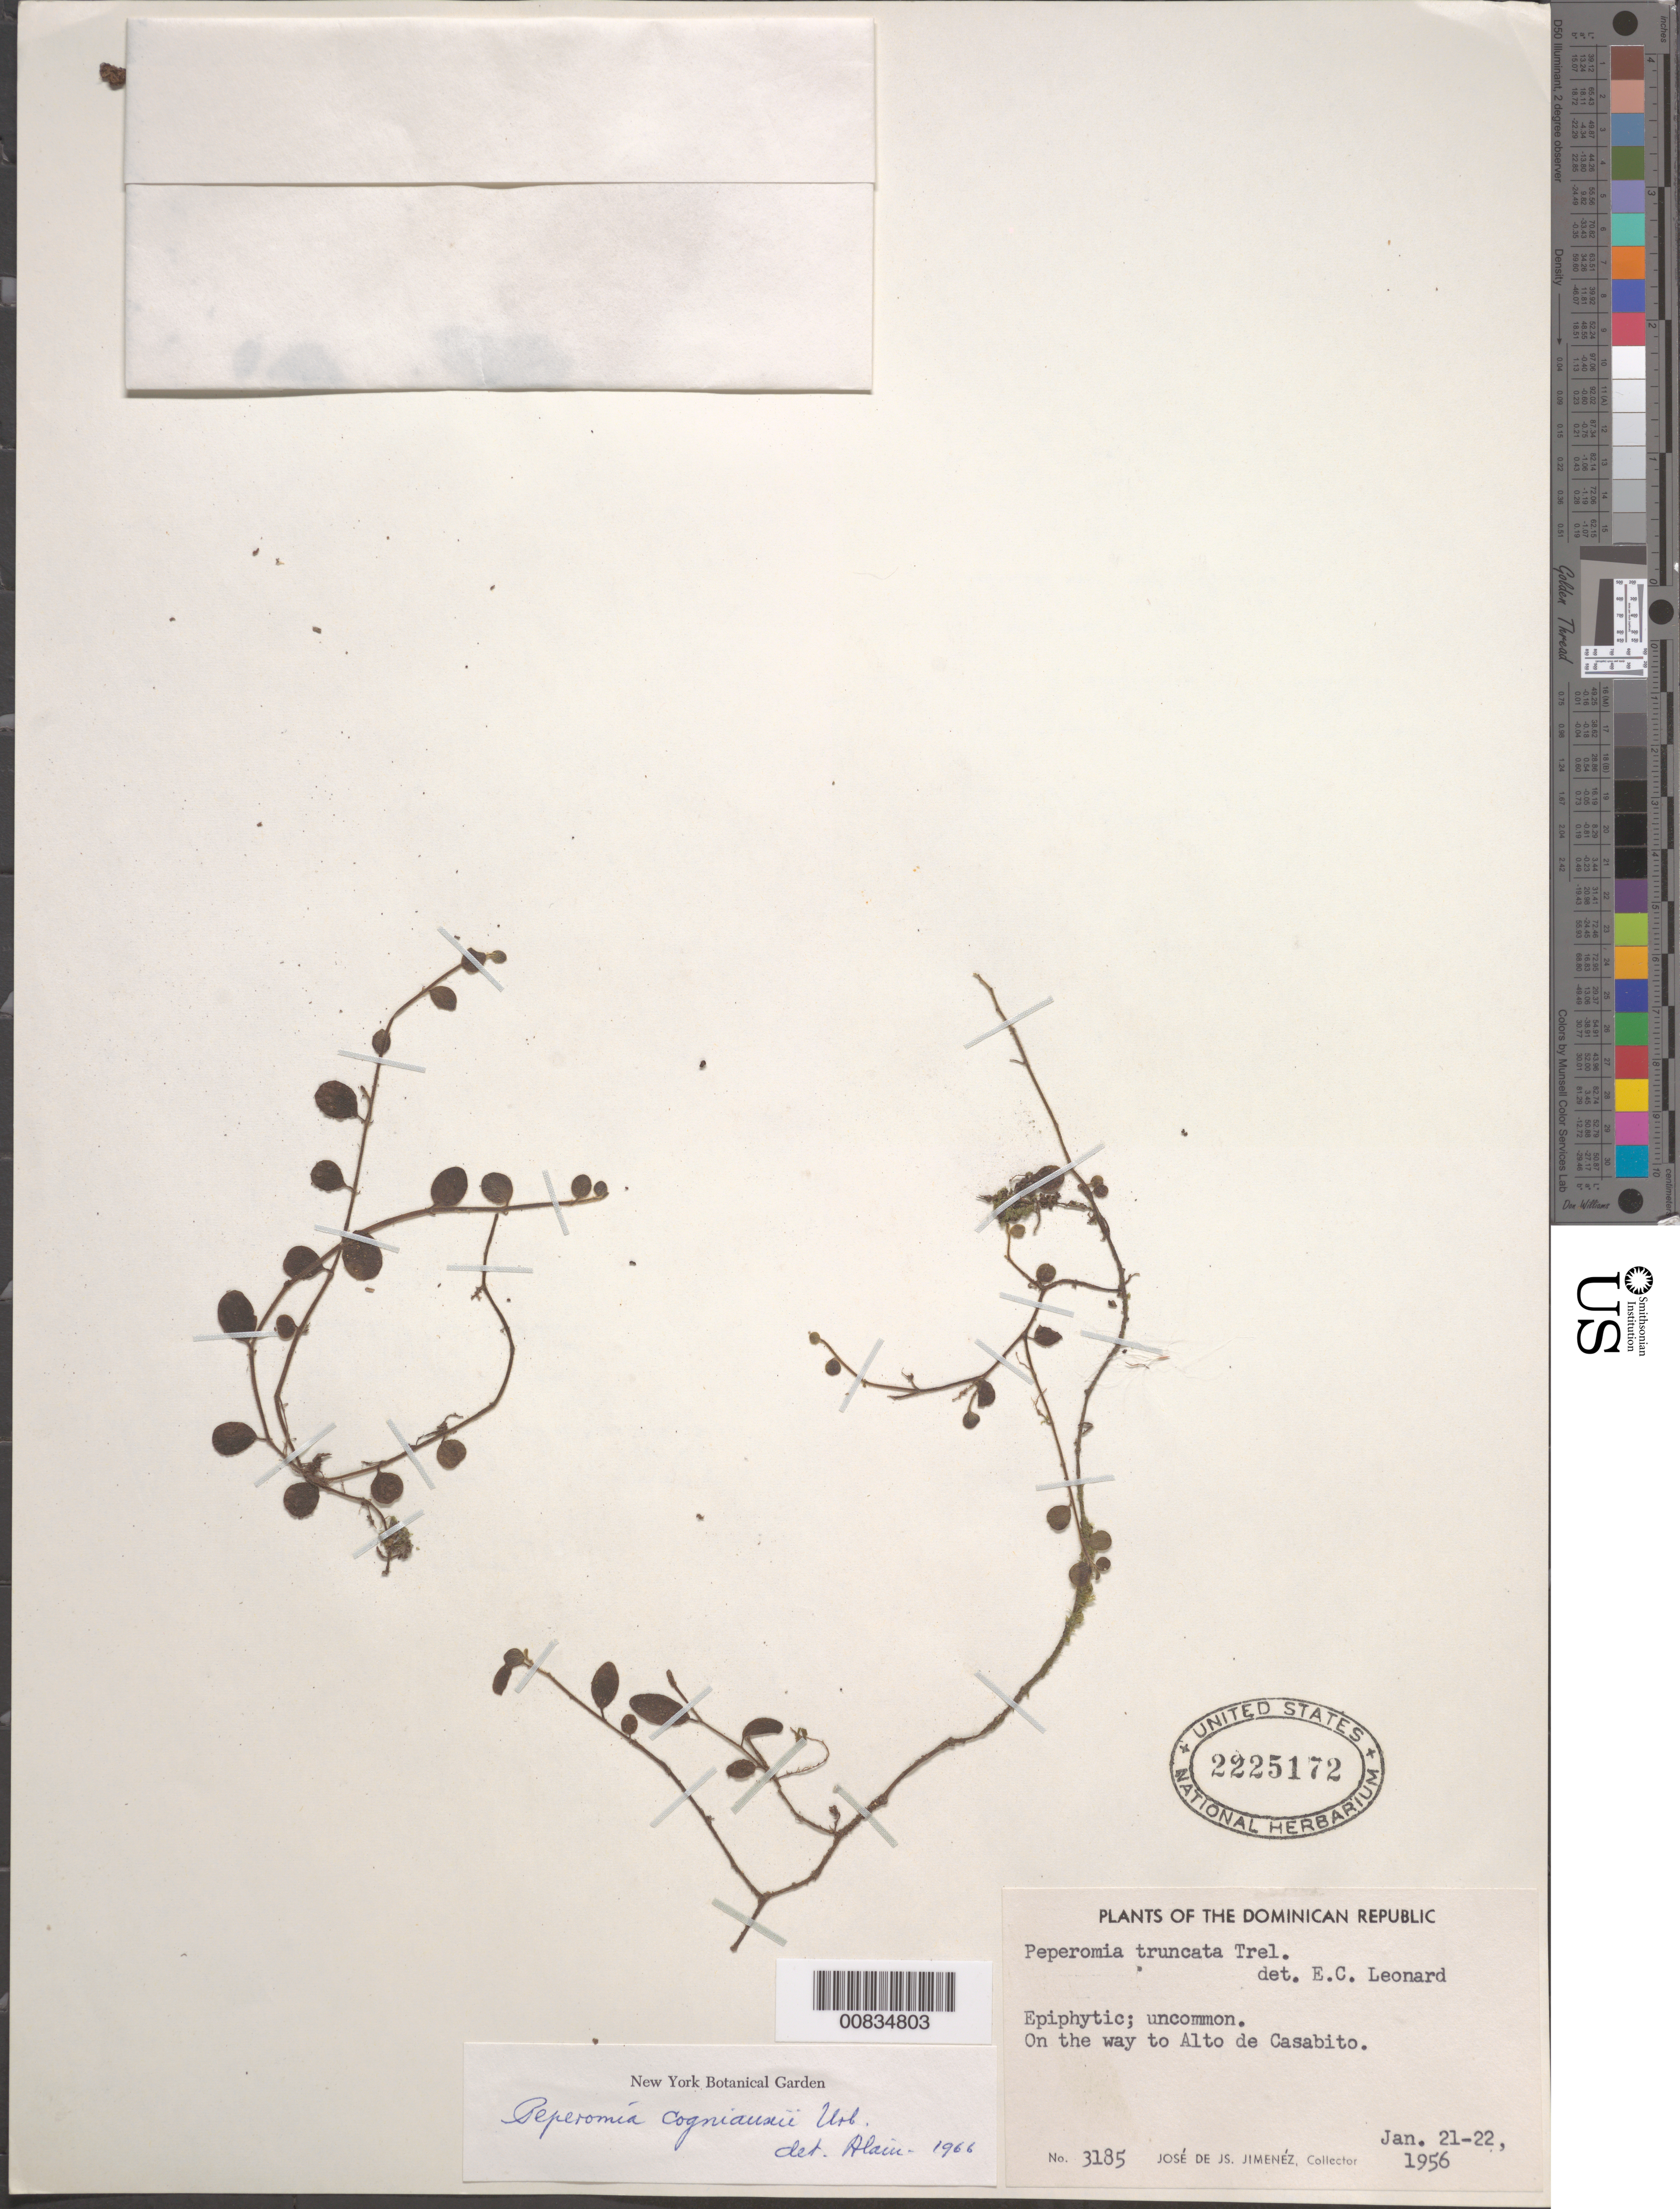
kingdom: Plantae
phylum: Tracheophyta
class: Magnoliopsida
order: Piperales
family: Piperaceae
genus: Peperomia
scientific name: Peperomia cogniauxii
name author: Urb.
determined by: Liogier, Alain H.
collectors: J. J. Jiménez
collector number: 3185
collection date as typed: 21 Jan 1956 to 22 Jan 1956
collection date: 1956-01-21/1956-01-22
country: Dominican Republic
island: Hispaniola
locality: On the way to Alto de Casabito.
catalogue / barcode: US 2225172